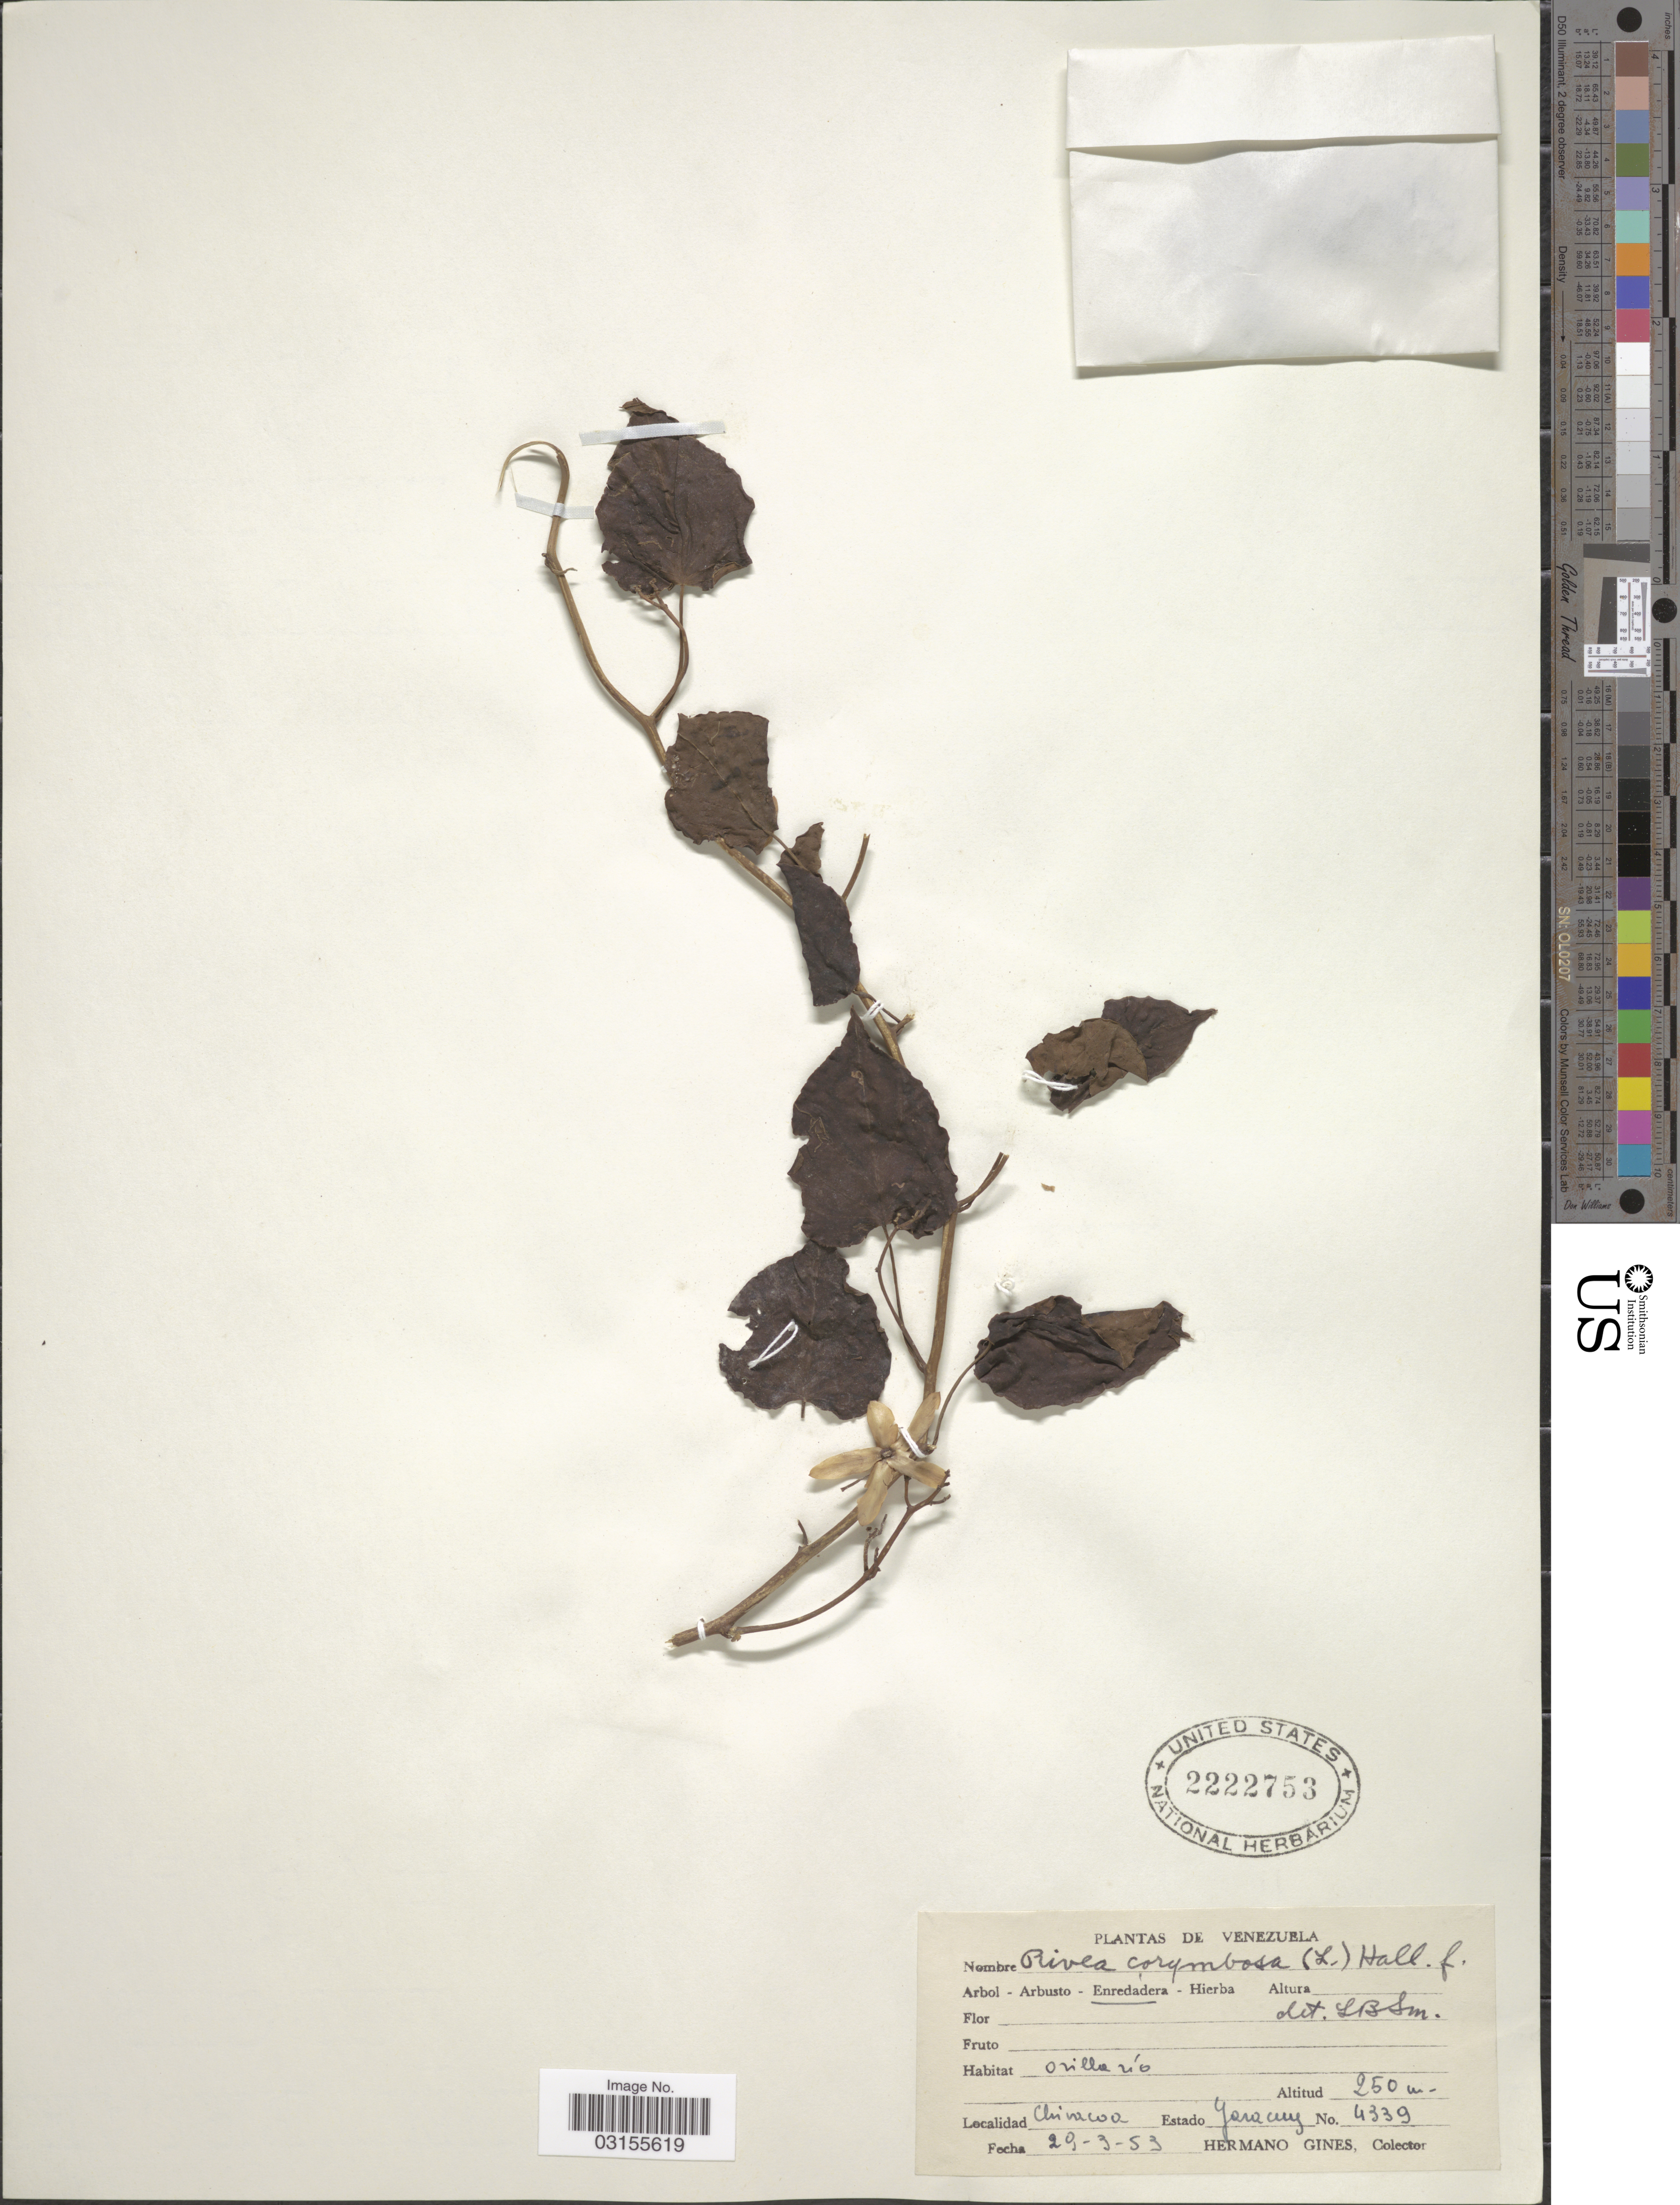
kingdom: Plantae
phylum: Tracheophyta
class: Magnoliopsida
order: Solanales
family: Convolvulaceae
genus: Turbina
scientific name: Turbina corymbosa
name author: (L.) Raf.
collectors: Bro. Gines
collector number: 4339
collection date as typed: Transcribed d/m/y: 29/3/53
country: Venezuela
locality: Yeracuy.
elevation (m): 250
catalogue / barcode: US 2222753